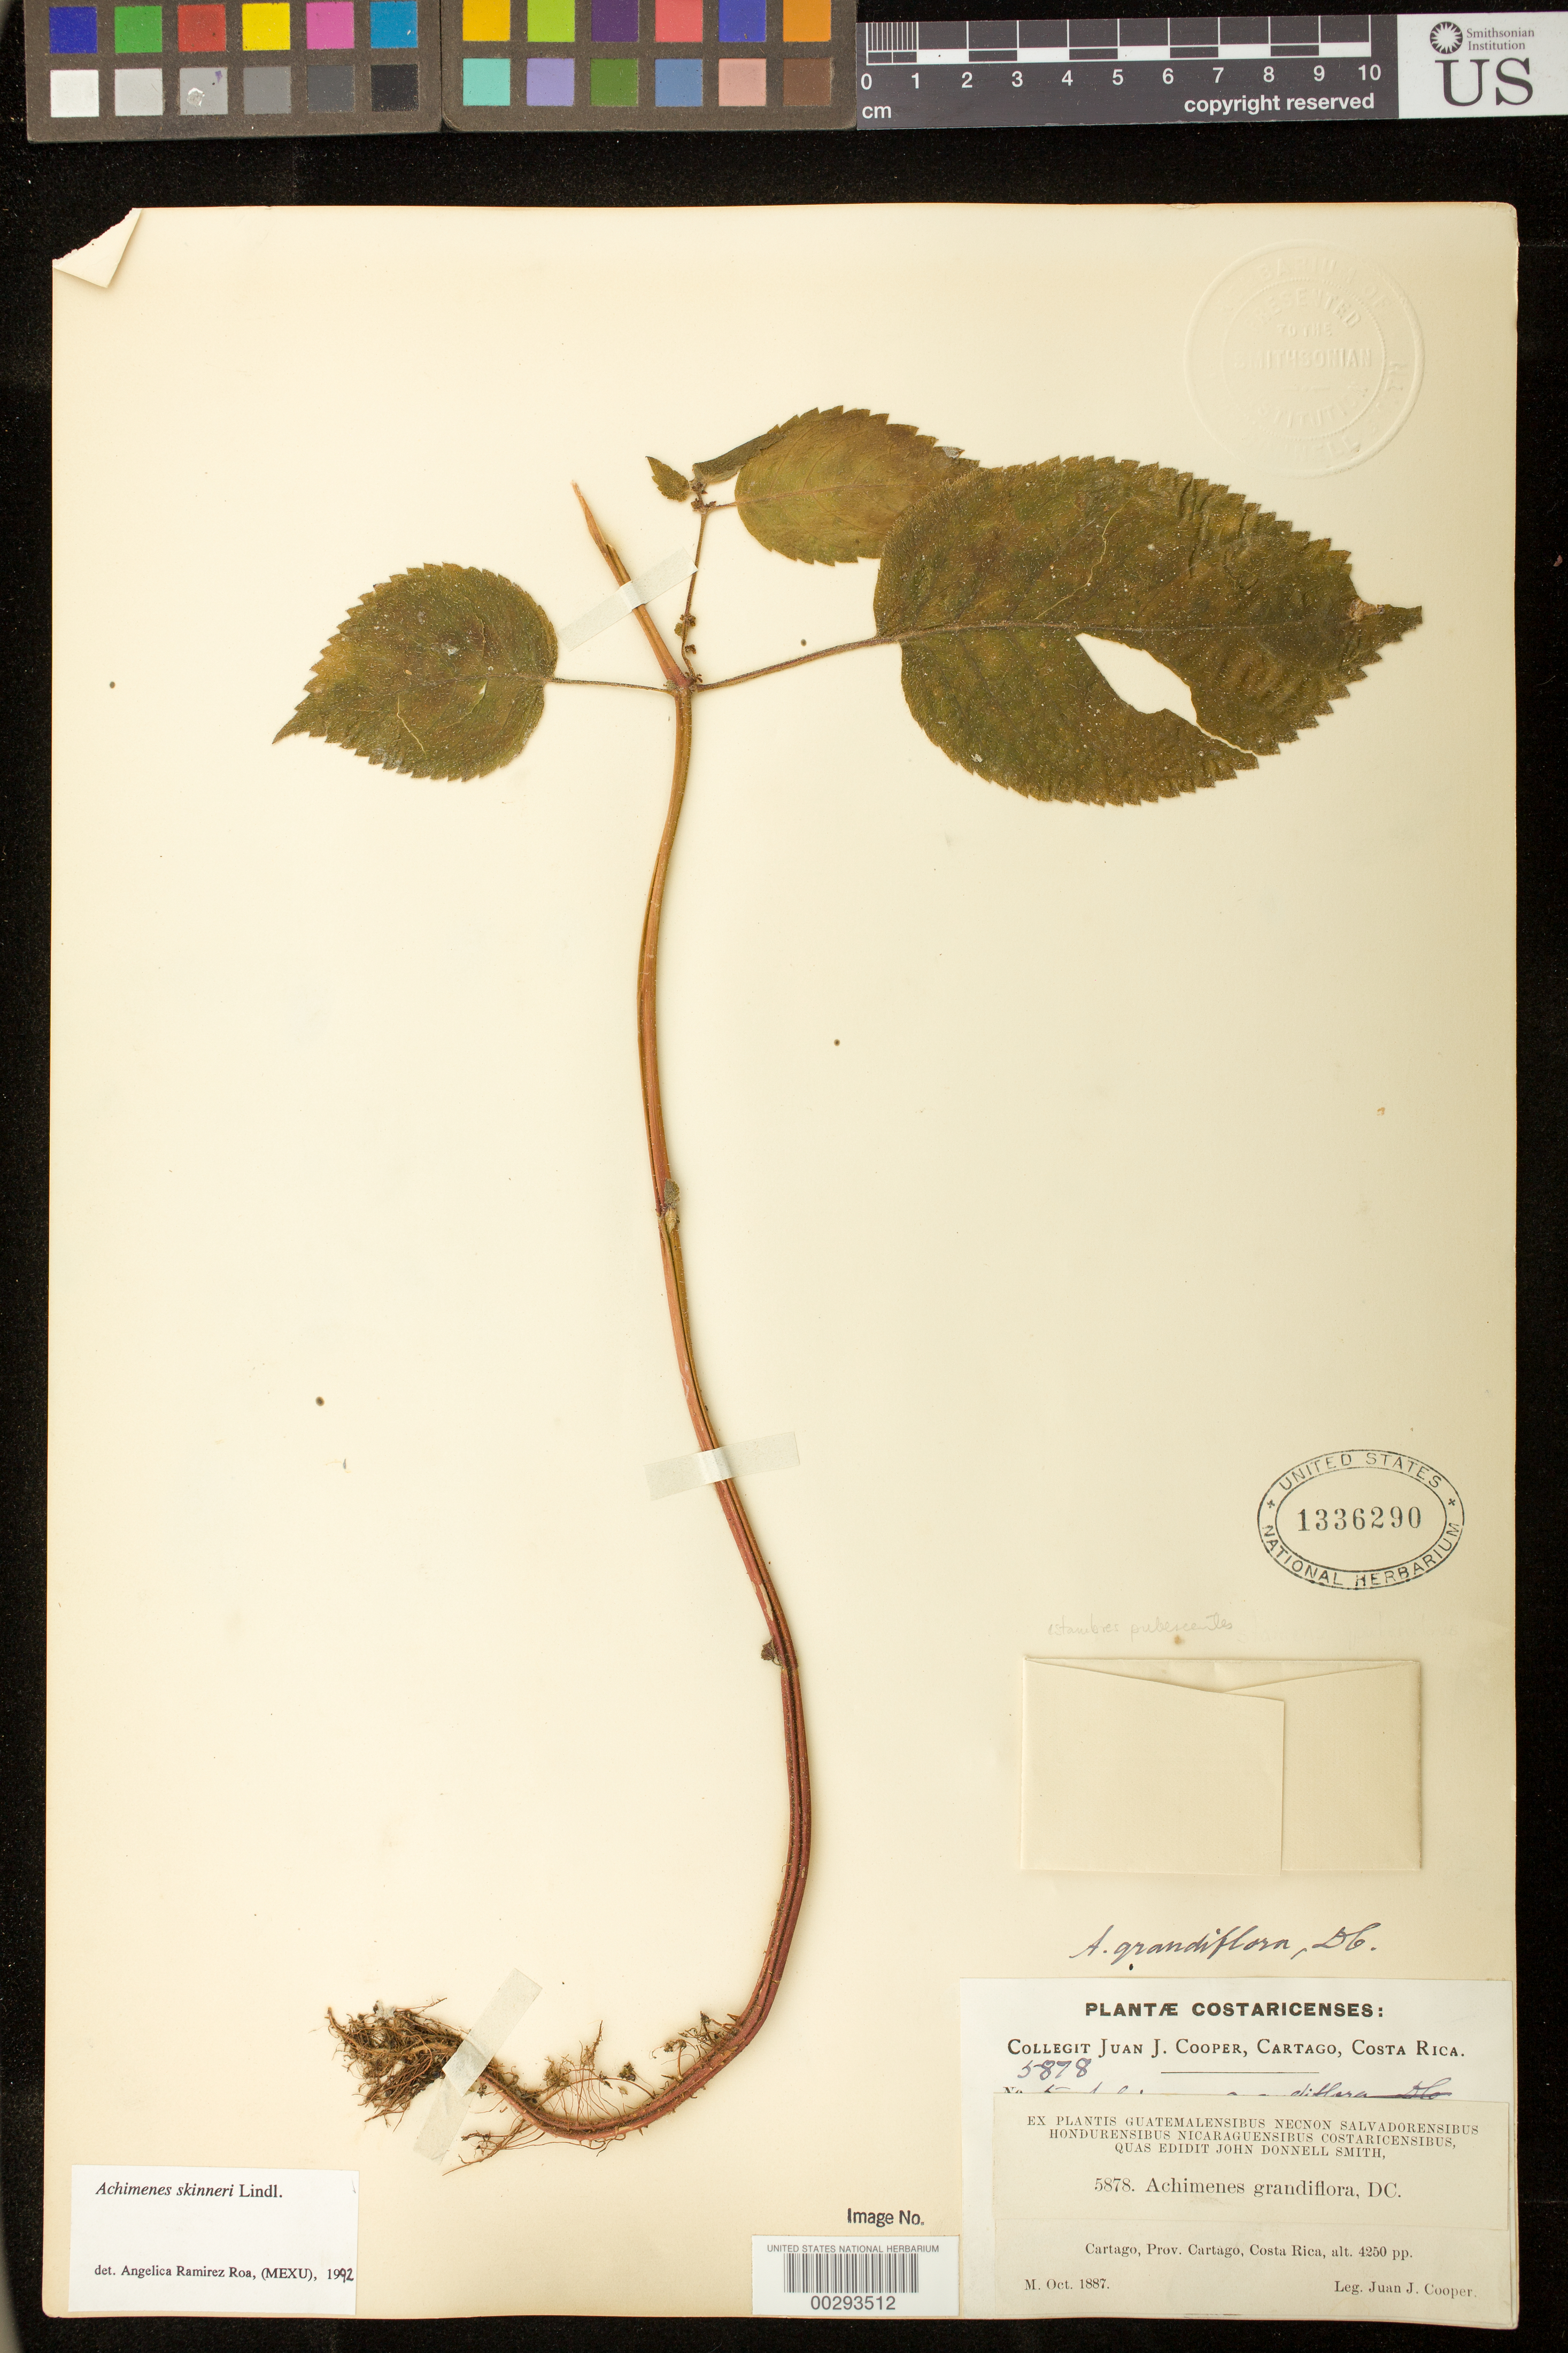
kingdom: Plantae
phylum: Tracheophyta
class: Magnoliopsida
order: Lamiales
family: Gesneriaceae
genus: Achimenes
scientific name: Achimenes skinneri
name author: Lindl.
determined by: Ramírez-Roa, A.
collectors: J. J. Cooper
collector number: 5878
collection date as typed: Oct 1887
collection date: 1887-10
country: Costa Rica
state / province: Cartago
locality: Cartago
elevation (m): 1295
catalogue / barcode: US 1336290